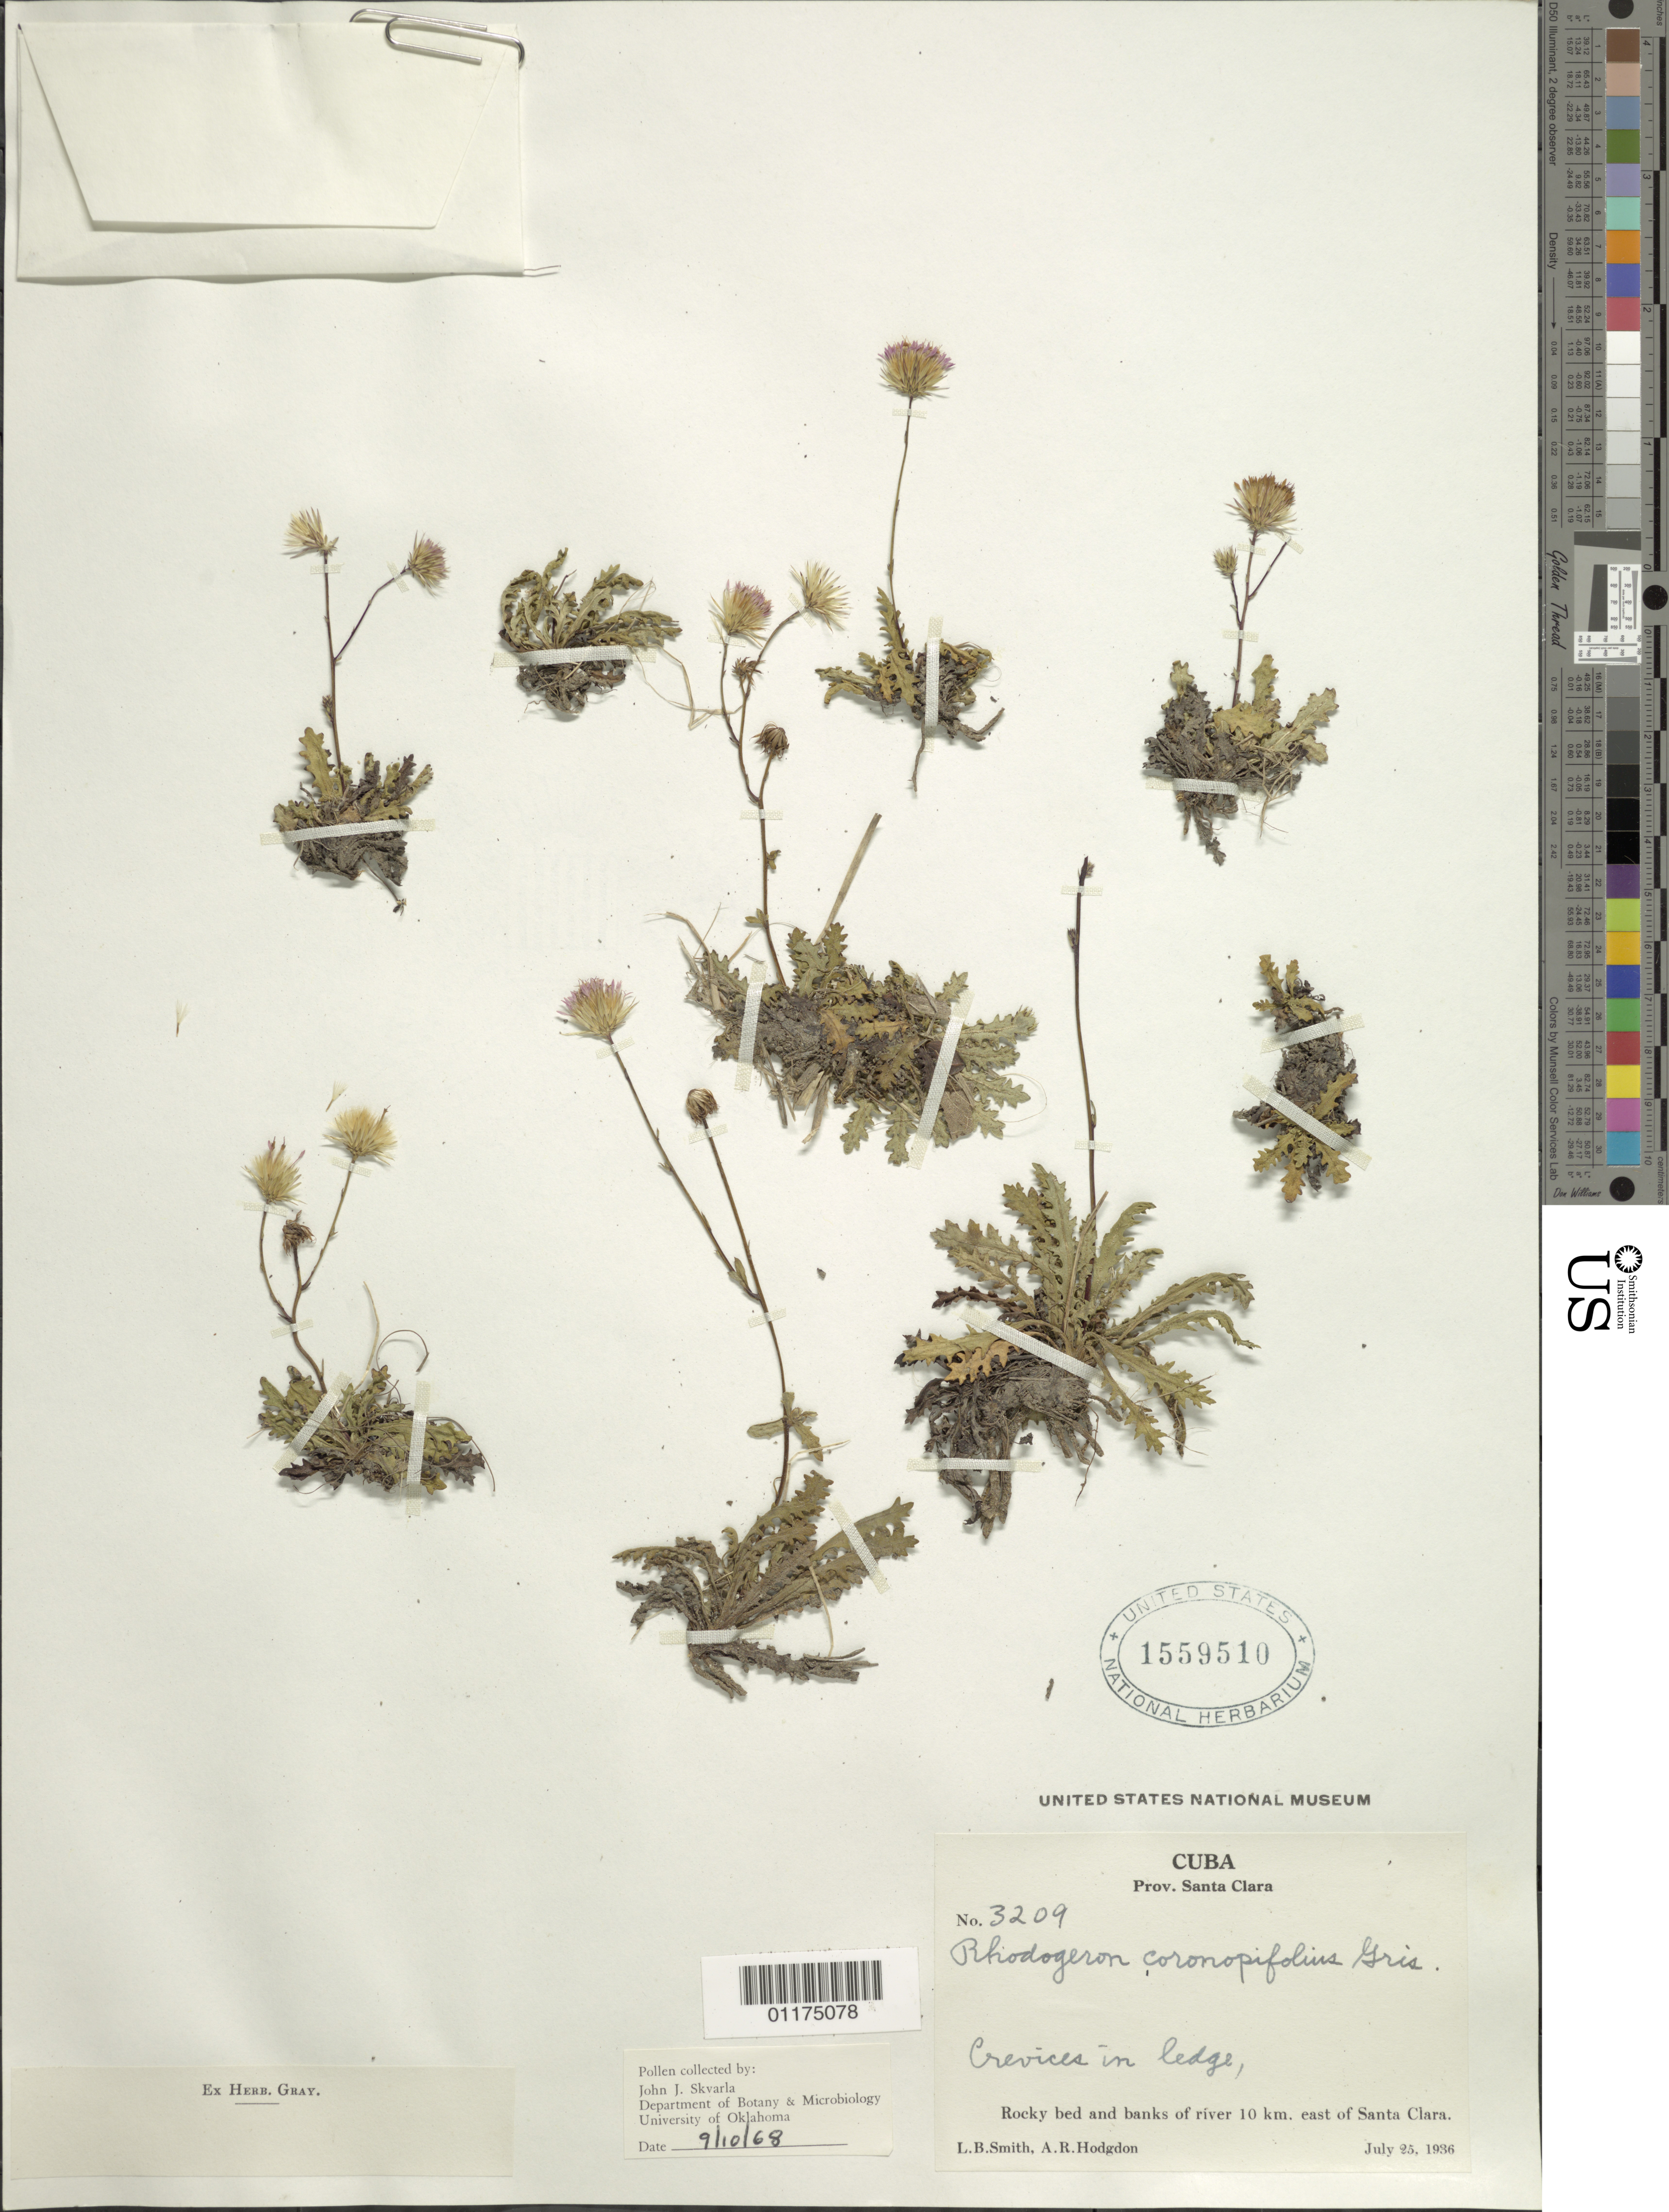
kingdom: Plantae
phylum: Tracheophyta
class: Magnoliopsida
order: Asterales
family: Asteraceae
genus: Rhodogeron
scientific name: Rhodogeron coronopifolius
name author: Griseb.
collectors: L. Smith & A. R. Hodgdon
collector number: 3209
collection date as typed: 25 Jul 1936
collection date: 1936-07-25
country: Cuba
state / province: Villa Clara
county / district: Santa Clara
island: Cuba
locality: Rocky bed and banks of river 10 km. east of Santa Clara.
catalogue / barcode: US 1559510